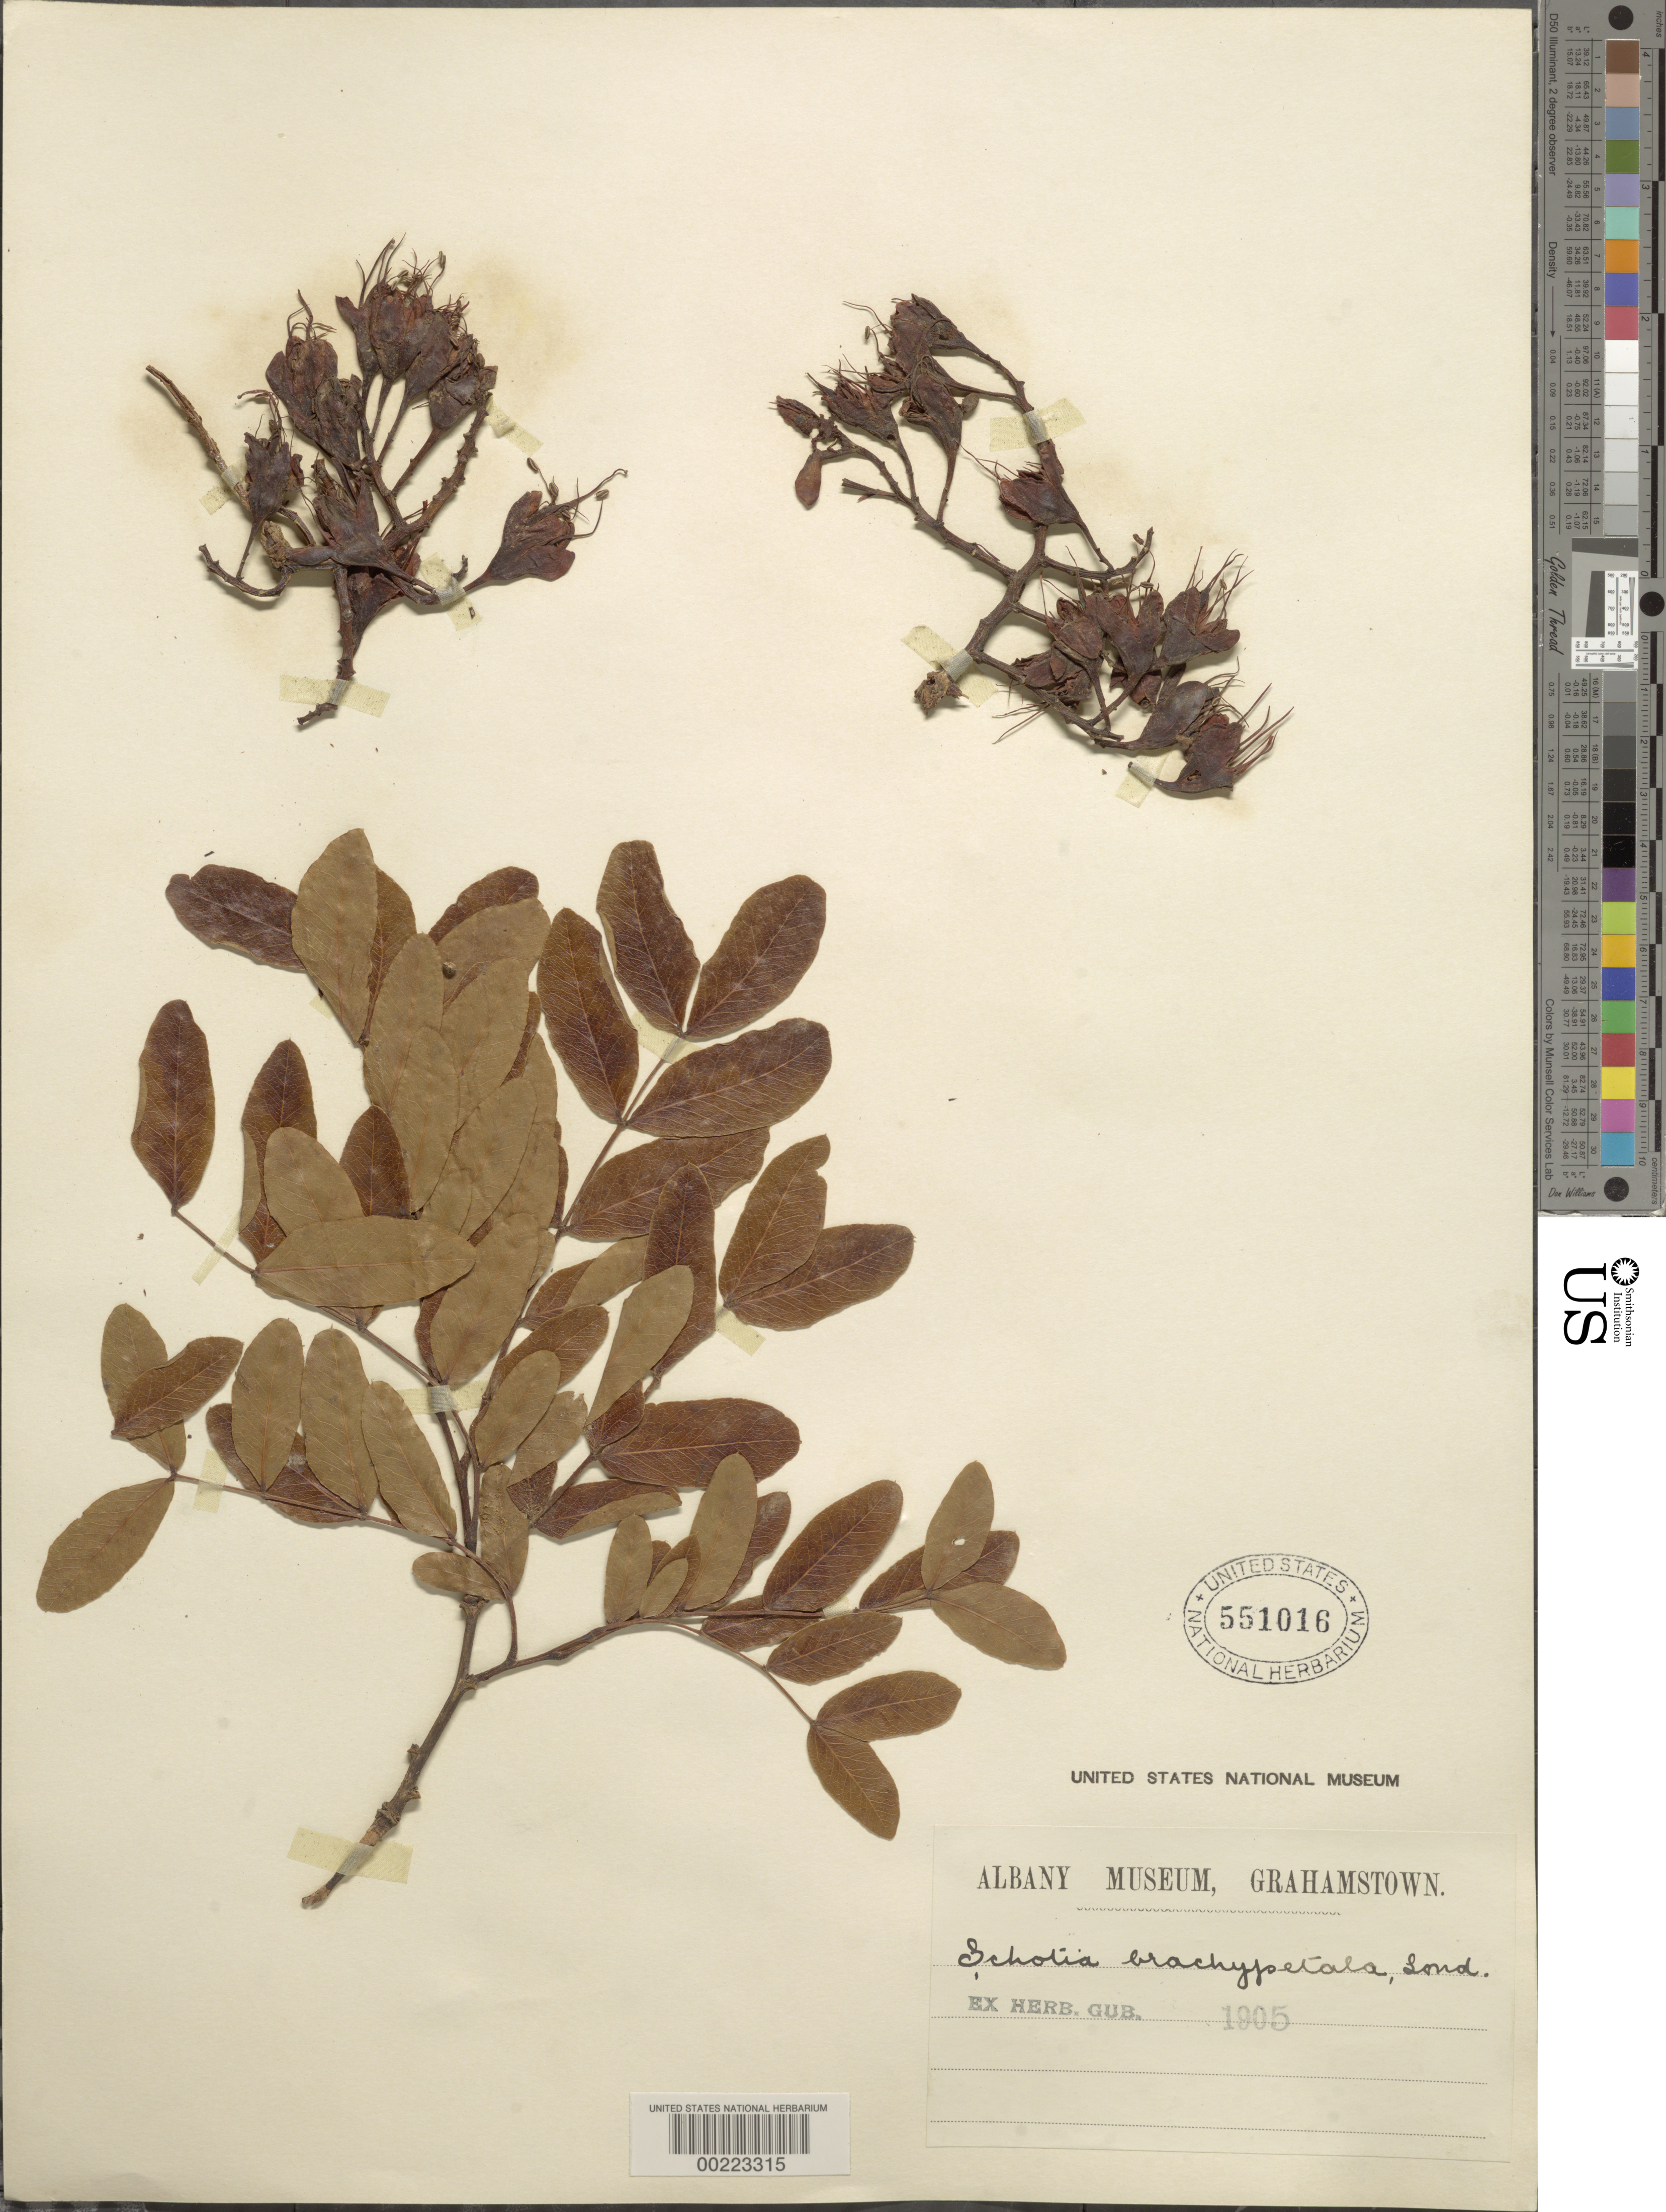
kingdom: Plantae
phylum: Tracheophyta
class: Magnoliopsida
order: Fabales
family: Fabaceae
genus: Schotia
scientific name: Schotia brachypetala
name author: Sond.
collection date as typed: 1905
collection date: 1905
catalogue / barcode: US 551016